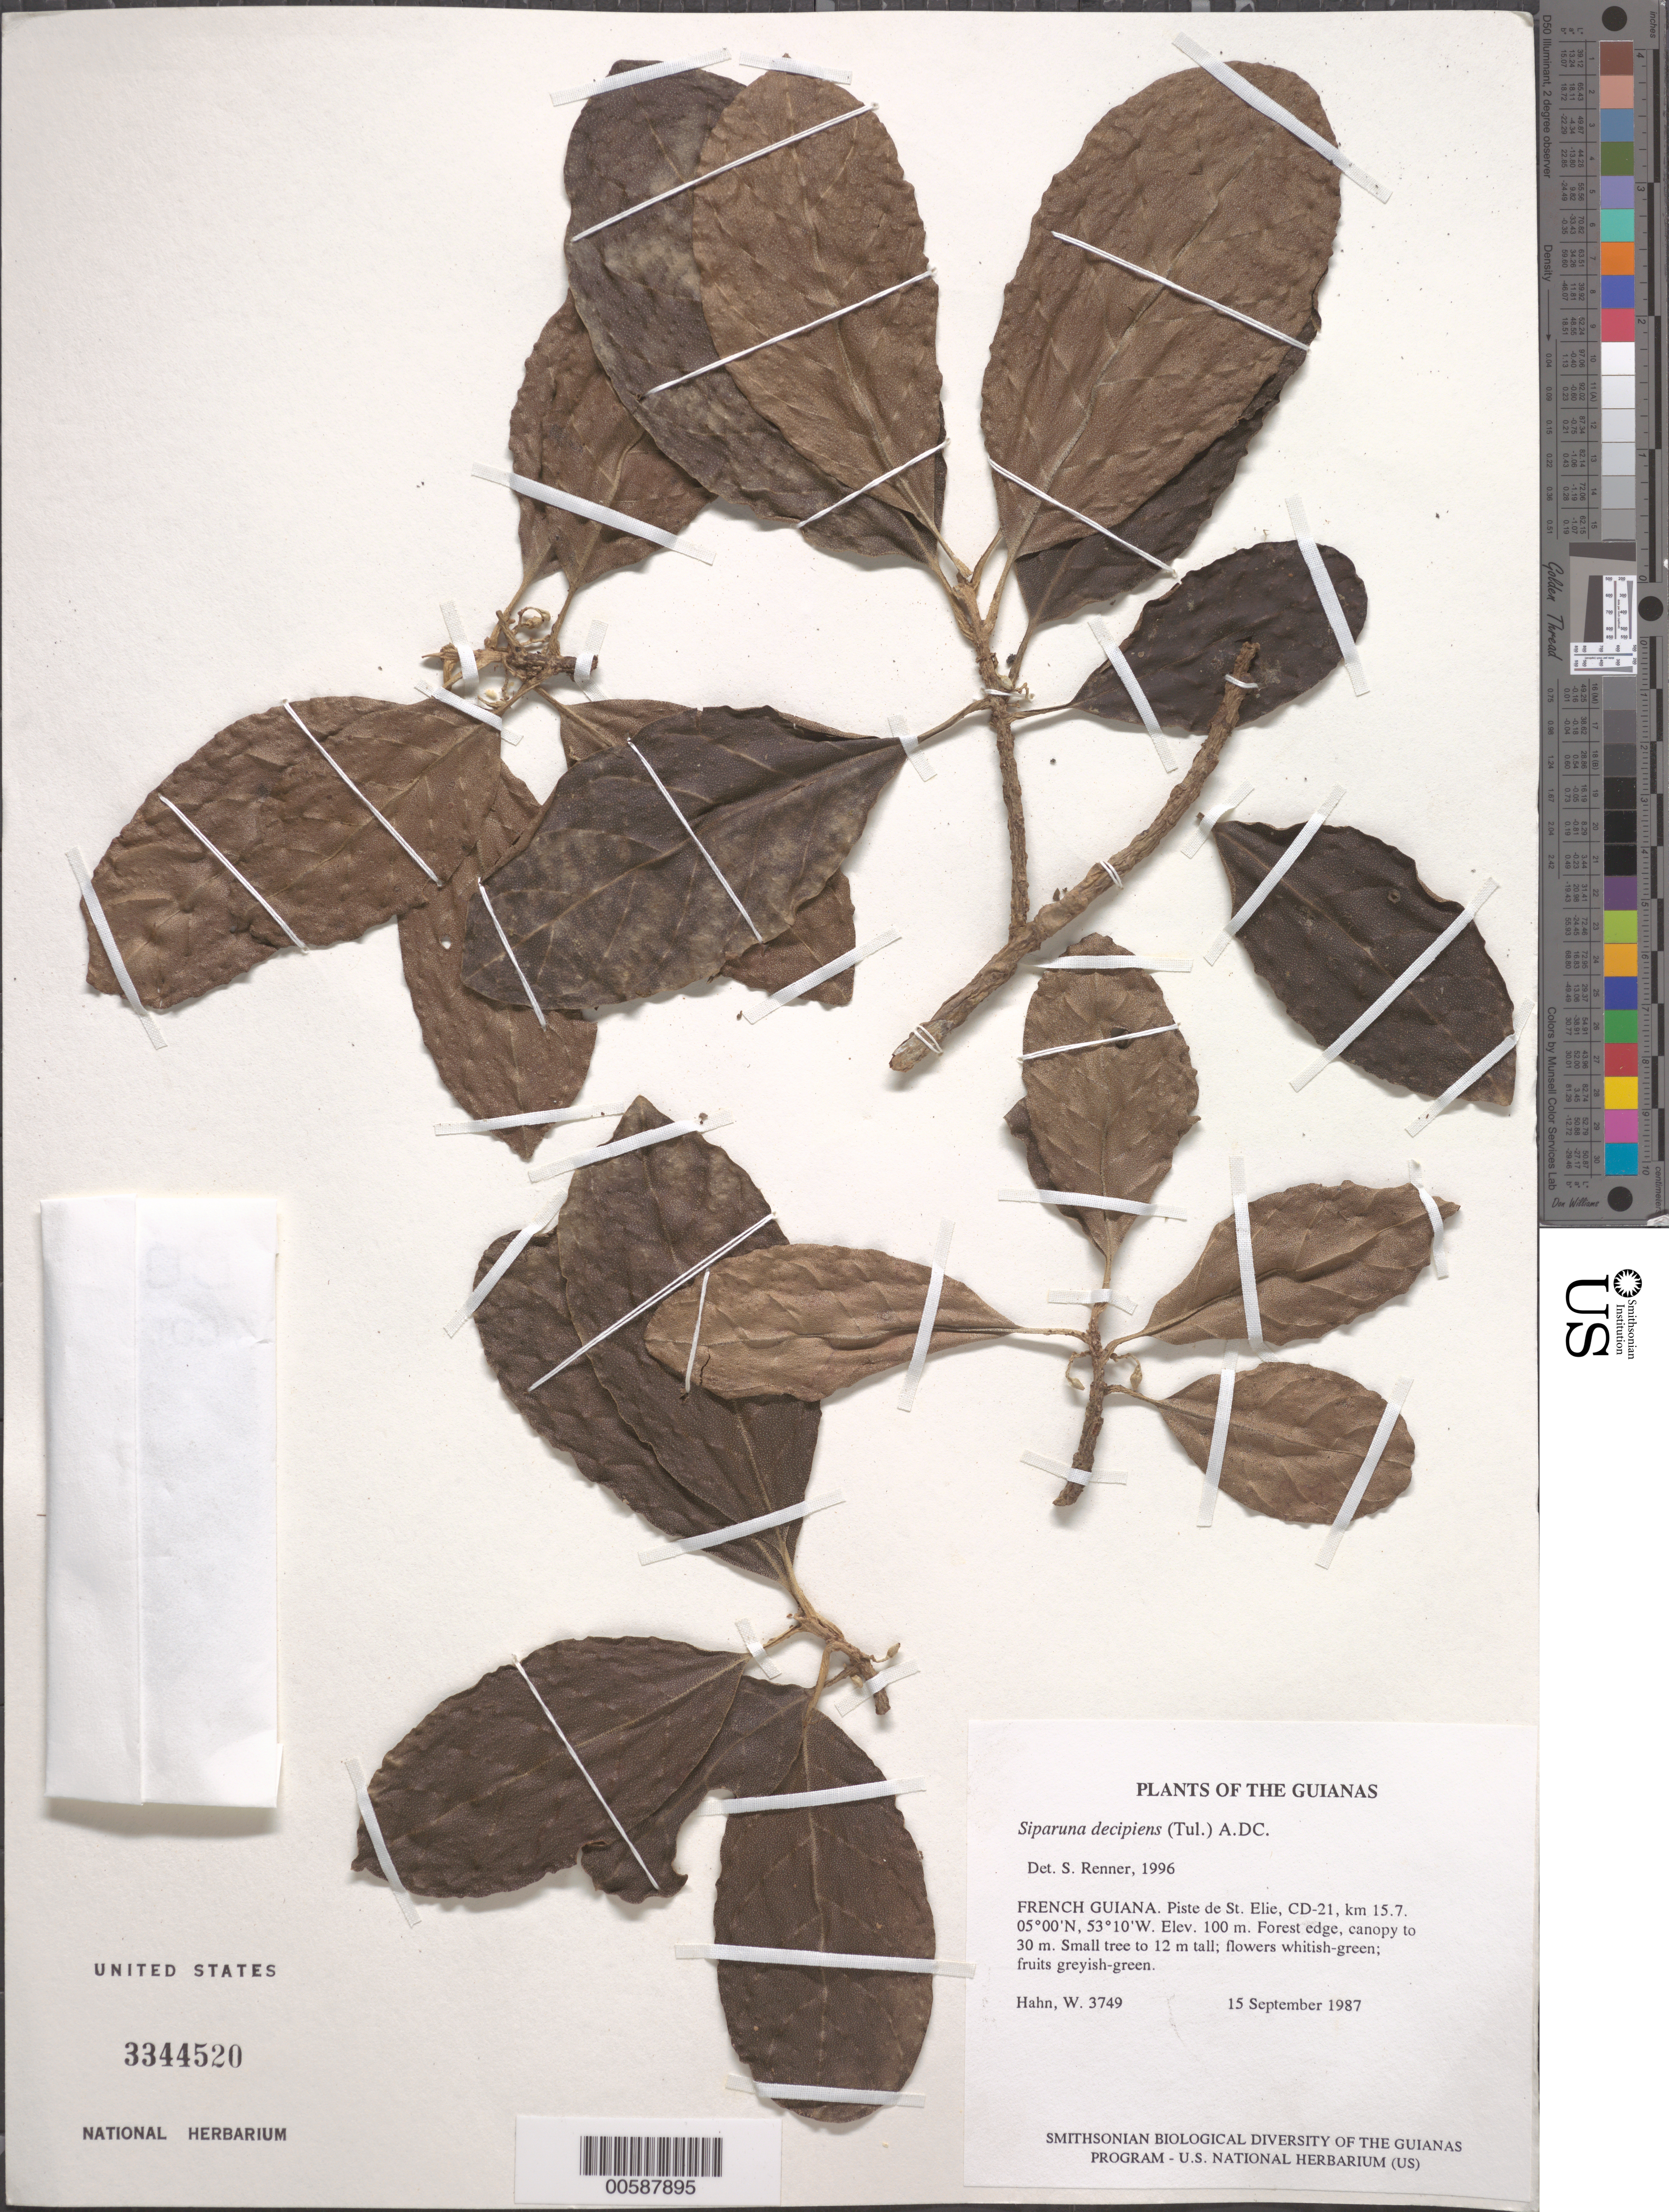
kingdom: Plantae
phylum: Tracheophyta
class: Magnoliopsida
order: Laurales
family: Siparunaceae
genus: Siparuna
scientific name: Siparuna decipiens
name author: (Tul.) A. DC.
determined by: Renner, S. S.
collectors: W. Hahn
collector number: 3749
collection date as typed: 15 September 1987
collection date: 1987-09-15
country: French Guiana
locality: Piste de St. Elie, CD-21, km 15.7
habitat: Forest edge, canopy to 30 m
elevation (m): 100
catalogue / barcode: US 3344520